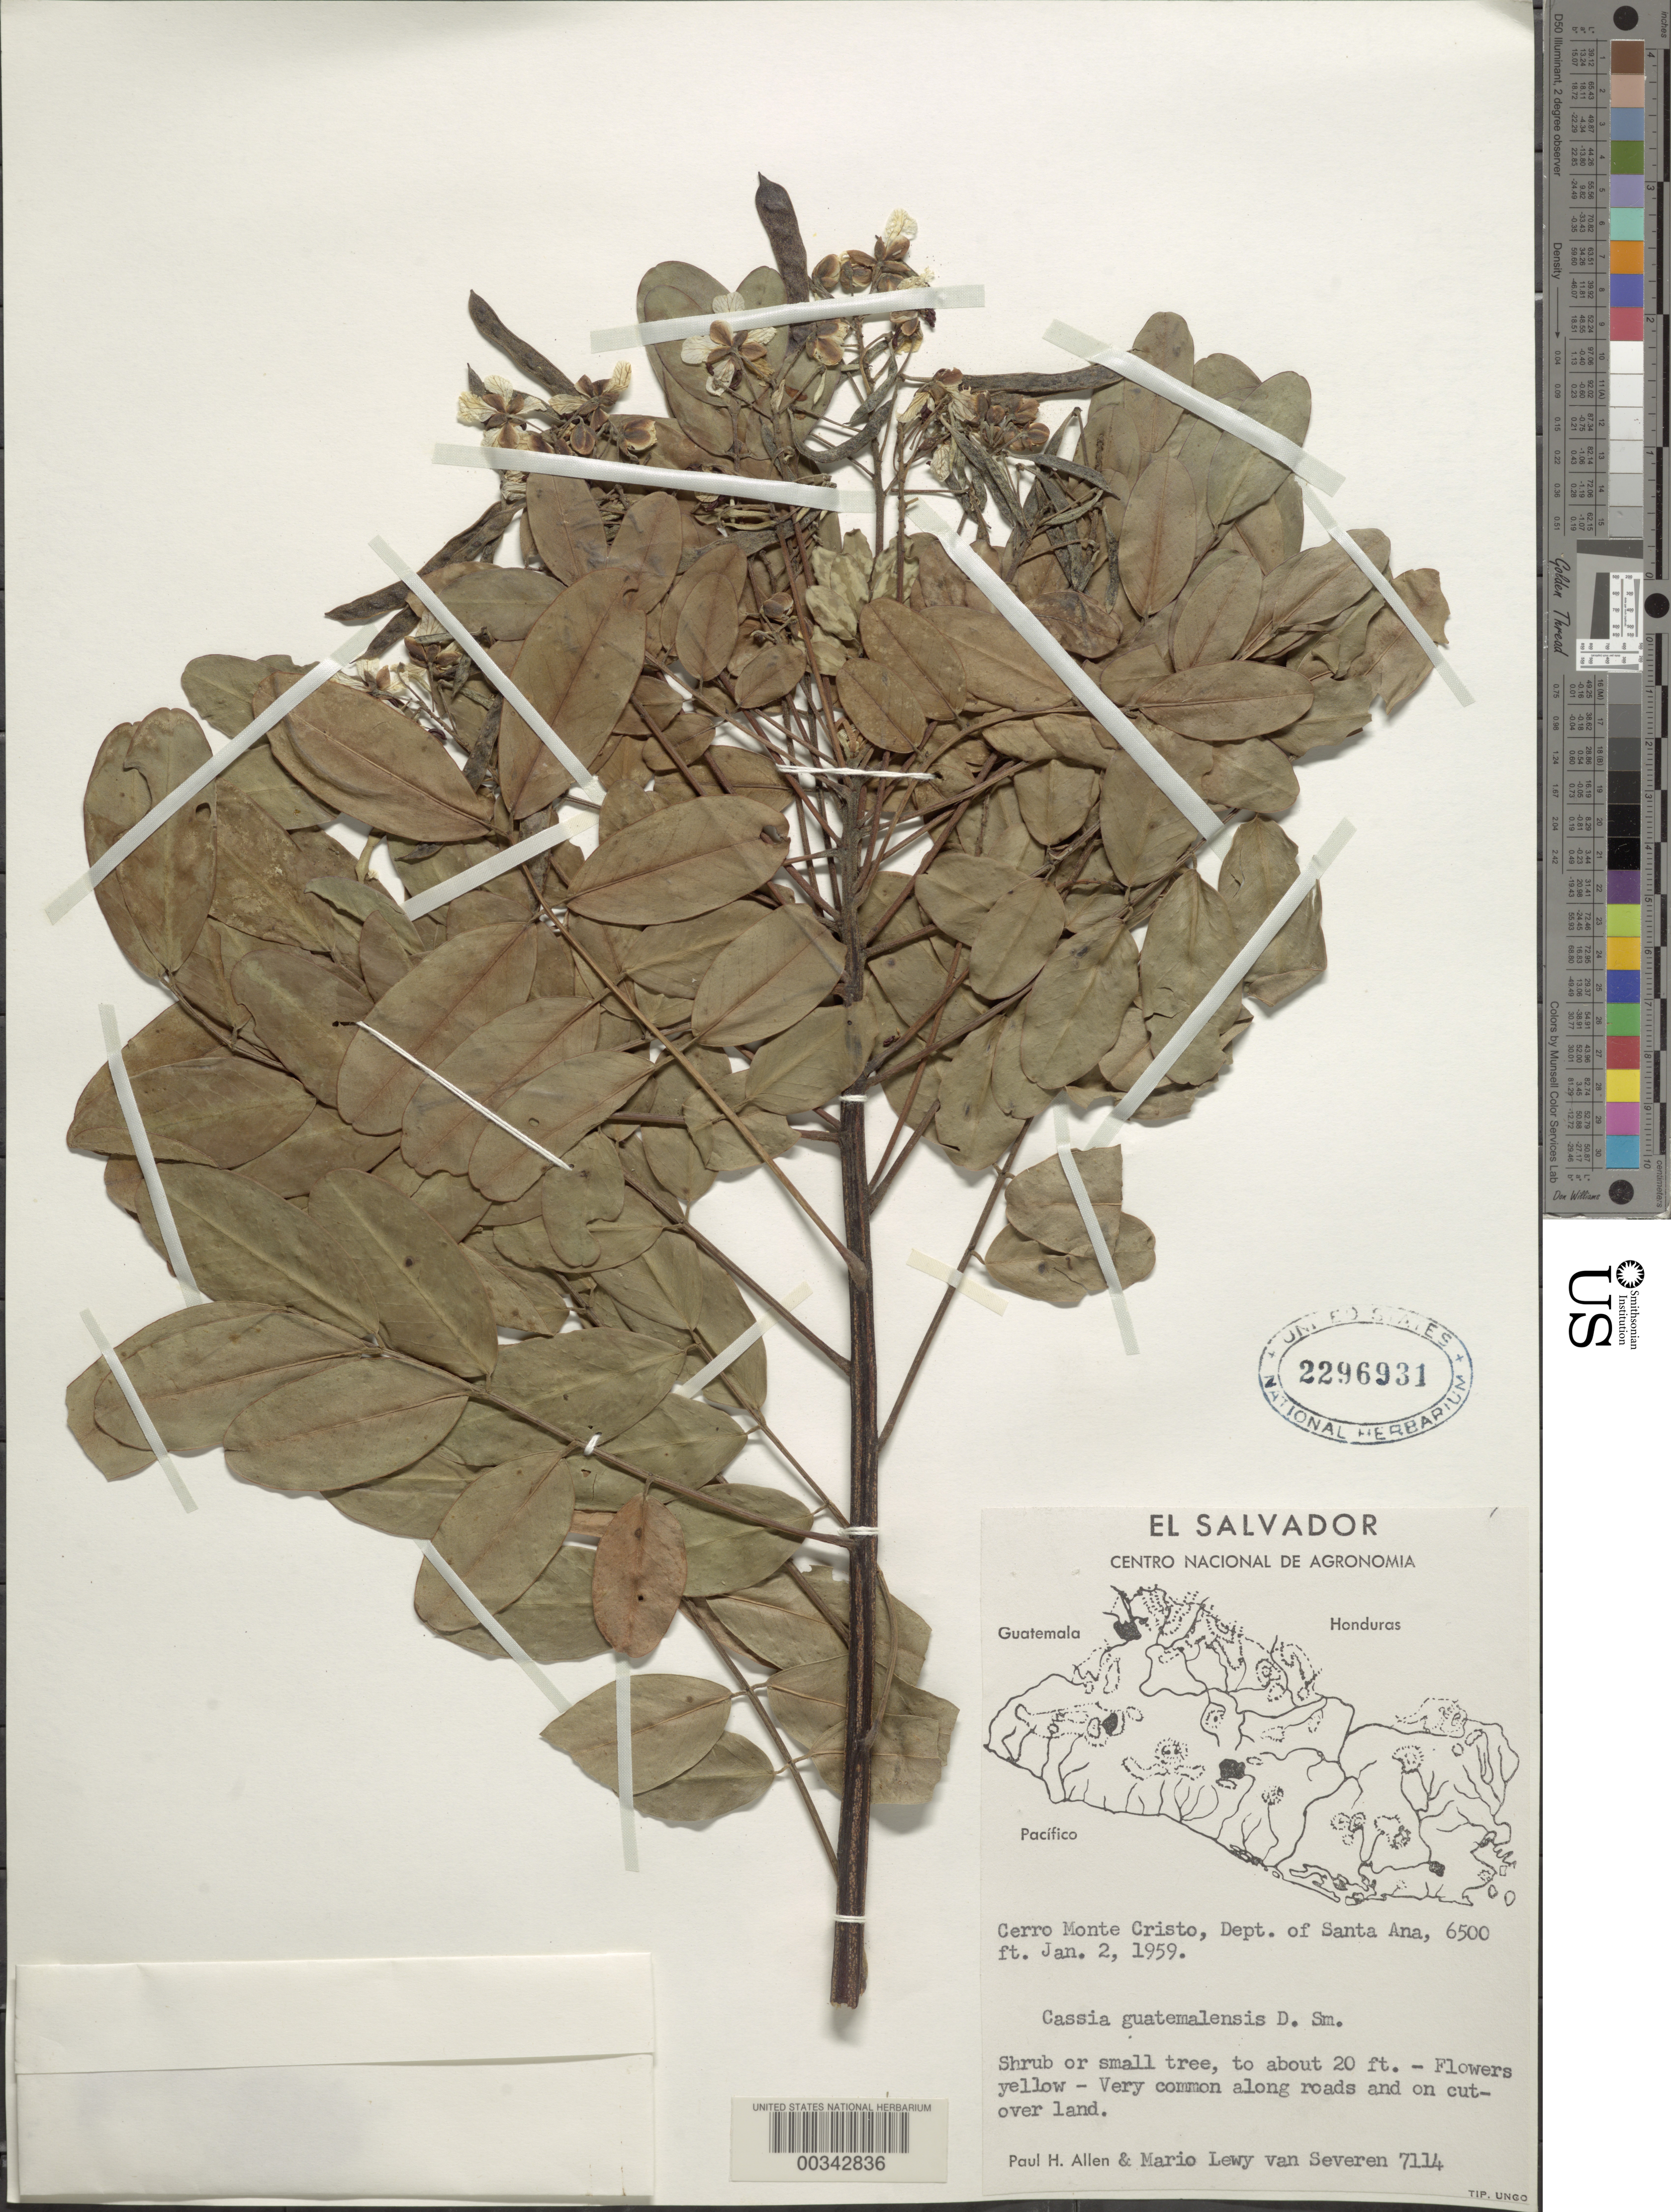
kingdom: Plantae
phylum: Tracheophyta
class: Magnoliopsida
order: Fabales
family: Fabaceae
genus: Senna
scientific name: Senna guatemalensis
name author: (Donn. Sm.) H.S. Irwin & Barneby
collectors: P. H. Allen & M. Van Severen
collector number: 7114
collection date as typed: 02 Jan 1959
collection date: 1959-01-02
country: El Salvador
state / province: Santa Ana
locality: Cerro monte cristo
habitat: Along roads and on cut-over land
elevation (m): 1981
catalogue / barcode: US 2296931